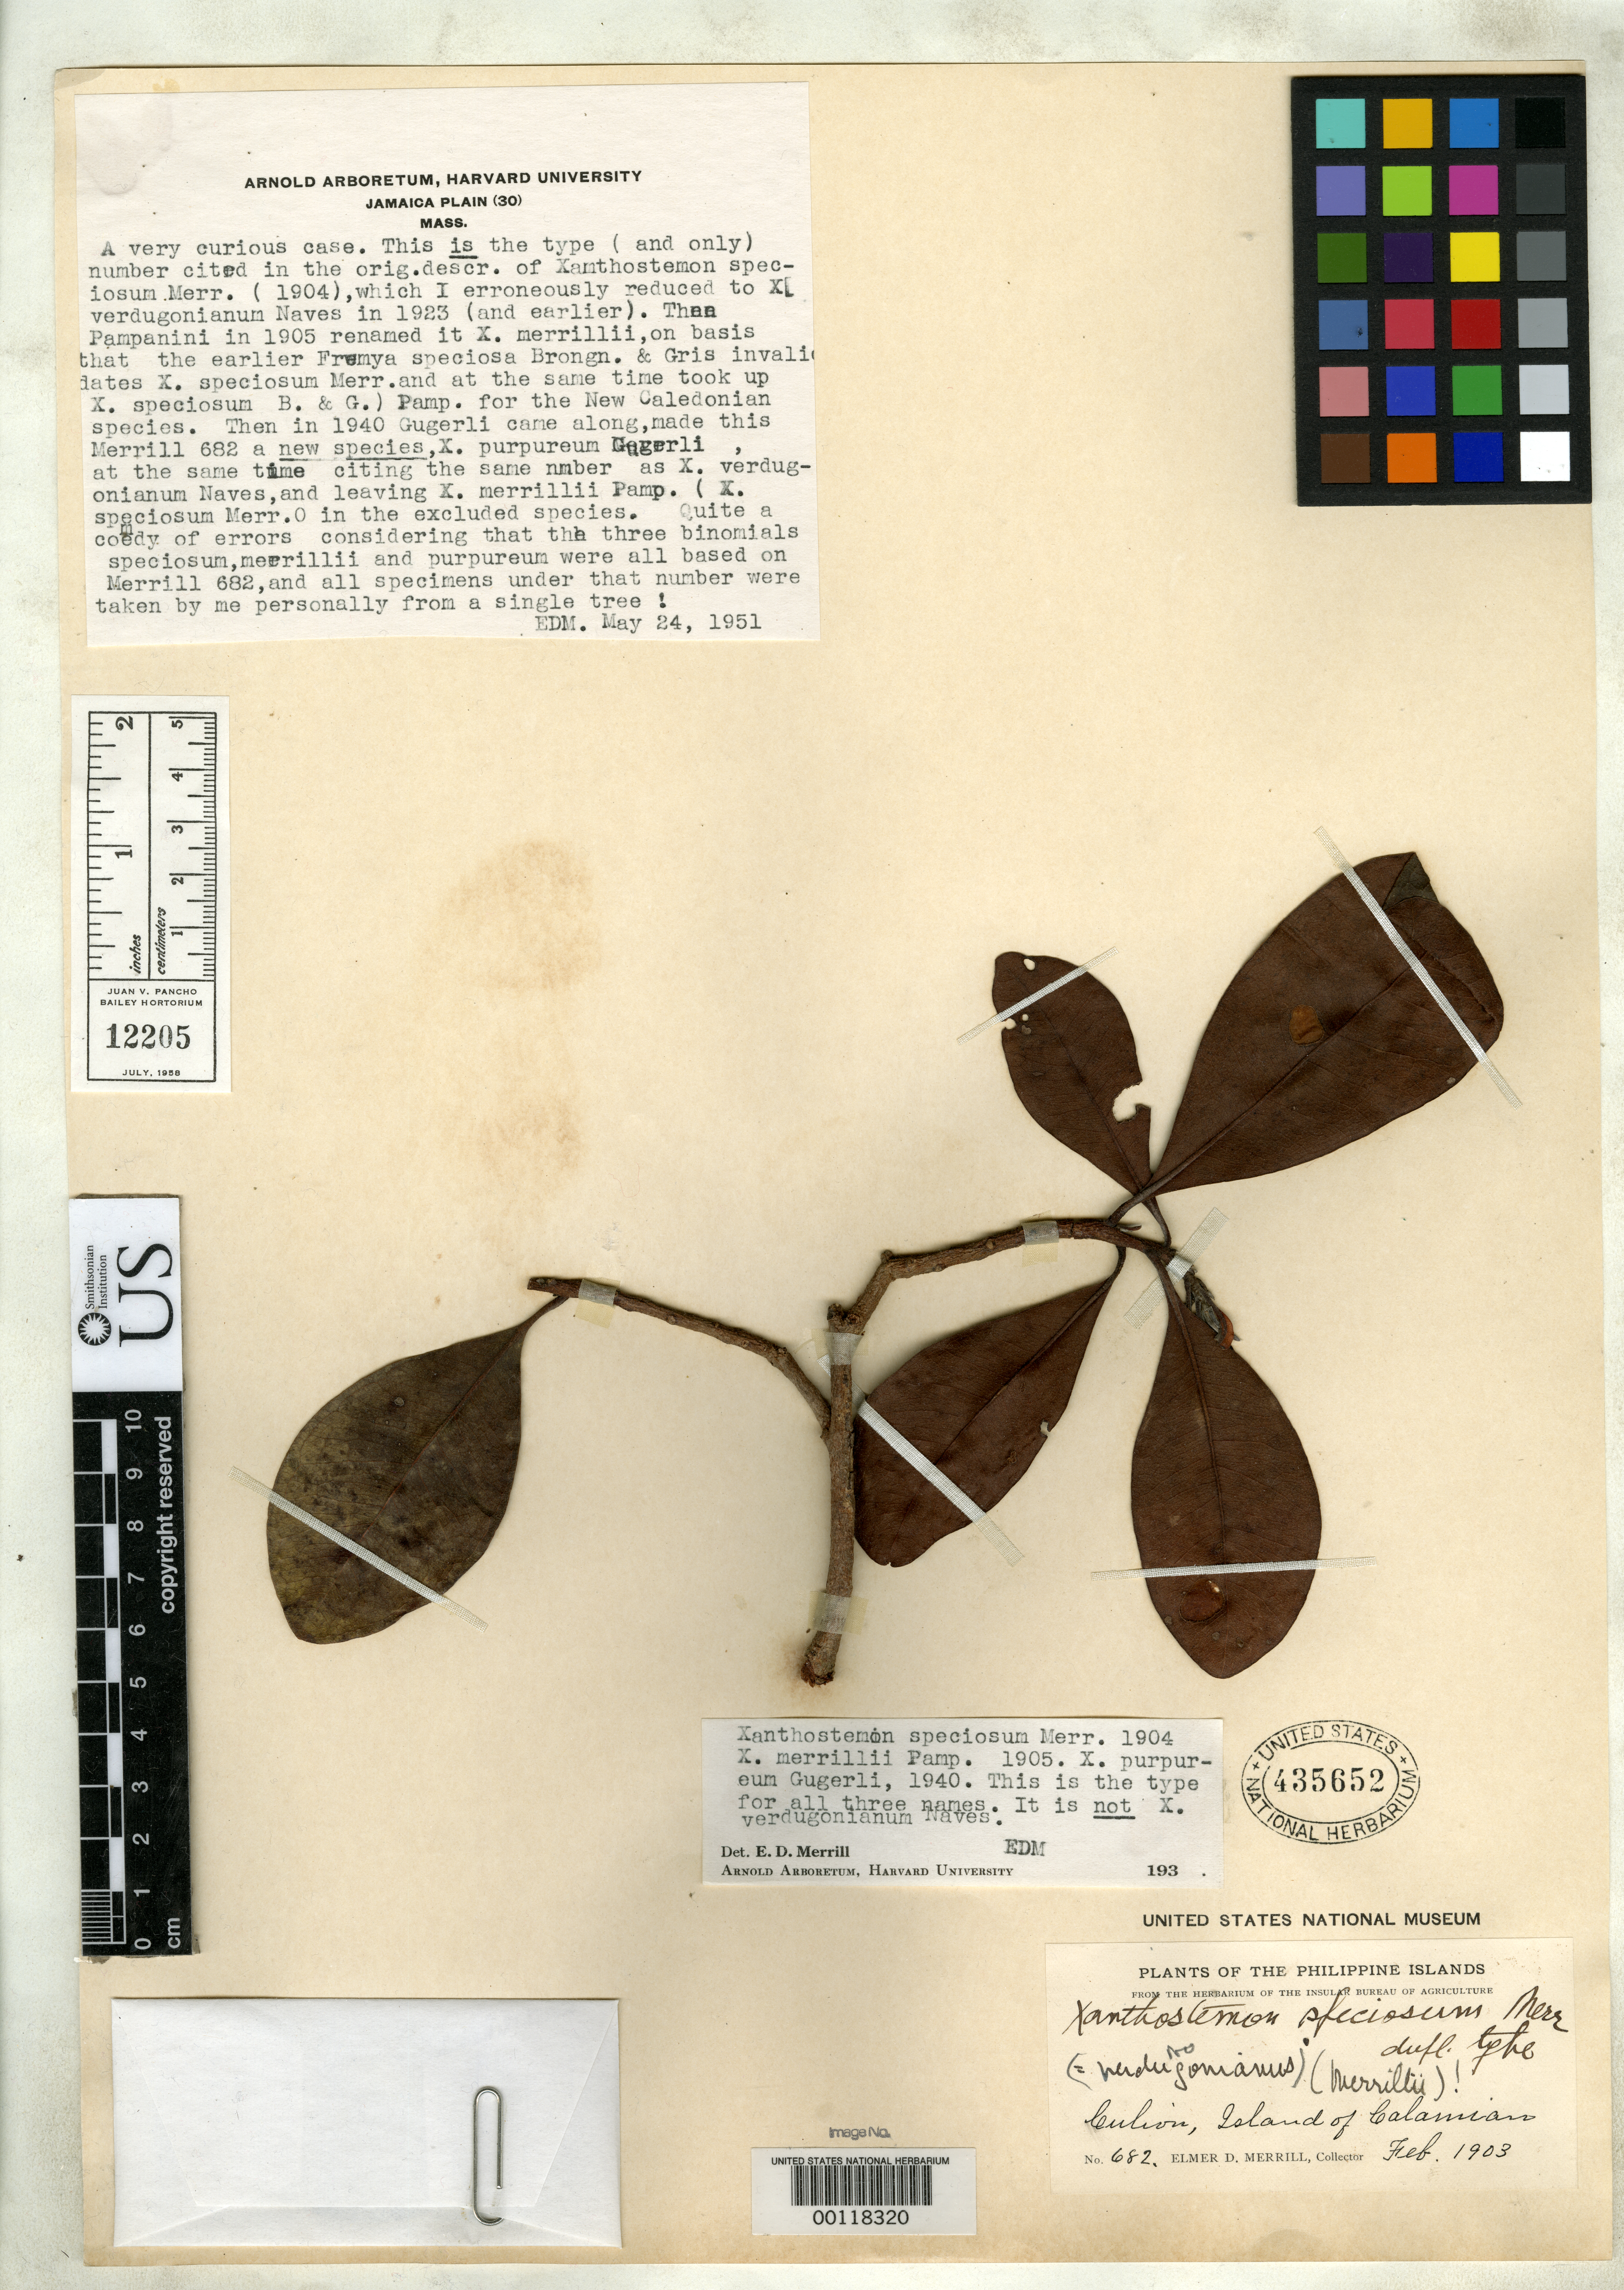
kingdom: Plantae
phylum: Tracheophyta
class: Magnoliopsida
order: Myrtales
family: Myrtaceae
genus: Xanthostemon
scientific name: Xanthostemon speciosum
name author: Merr.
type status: Isotype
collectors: E. D. Merrill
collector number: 682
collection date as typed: Feb 1903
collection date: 1903-02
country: Philippines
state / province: Mimaropa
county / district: Palawan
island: Culion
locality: Valley near Halsey Harbor.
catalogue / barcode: US 435652